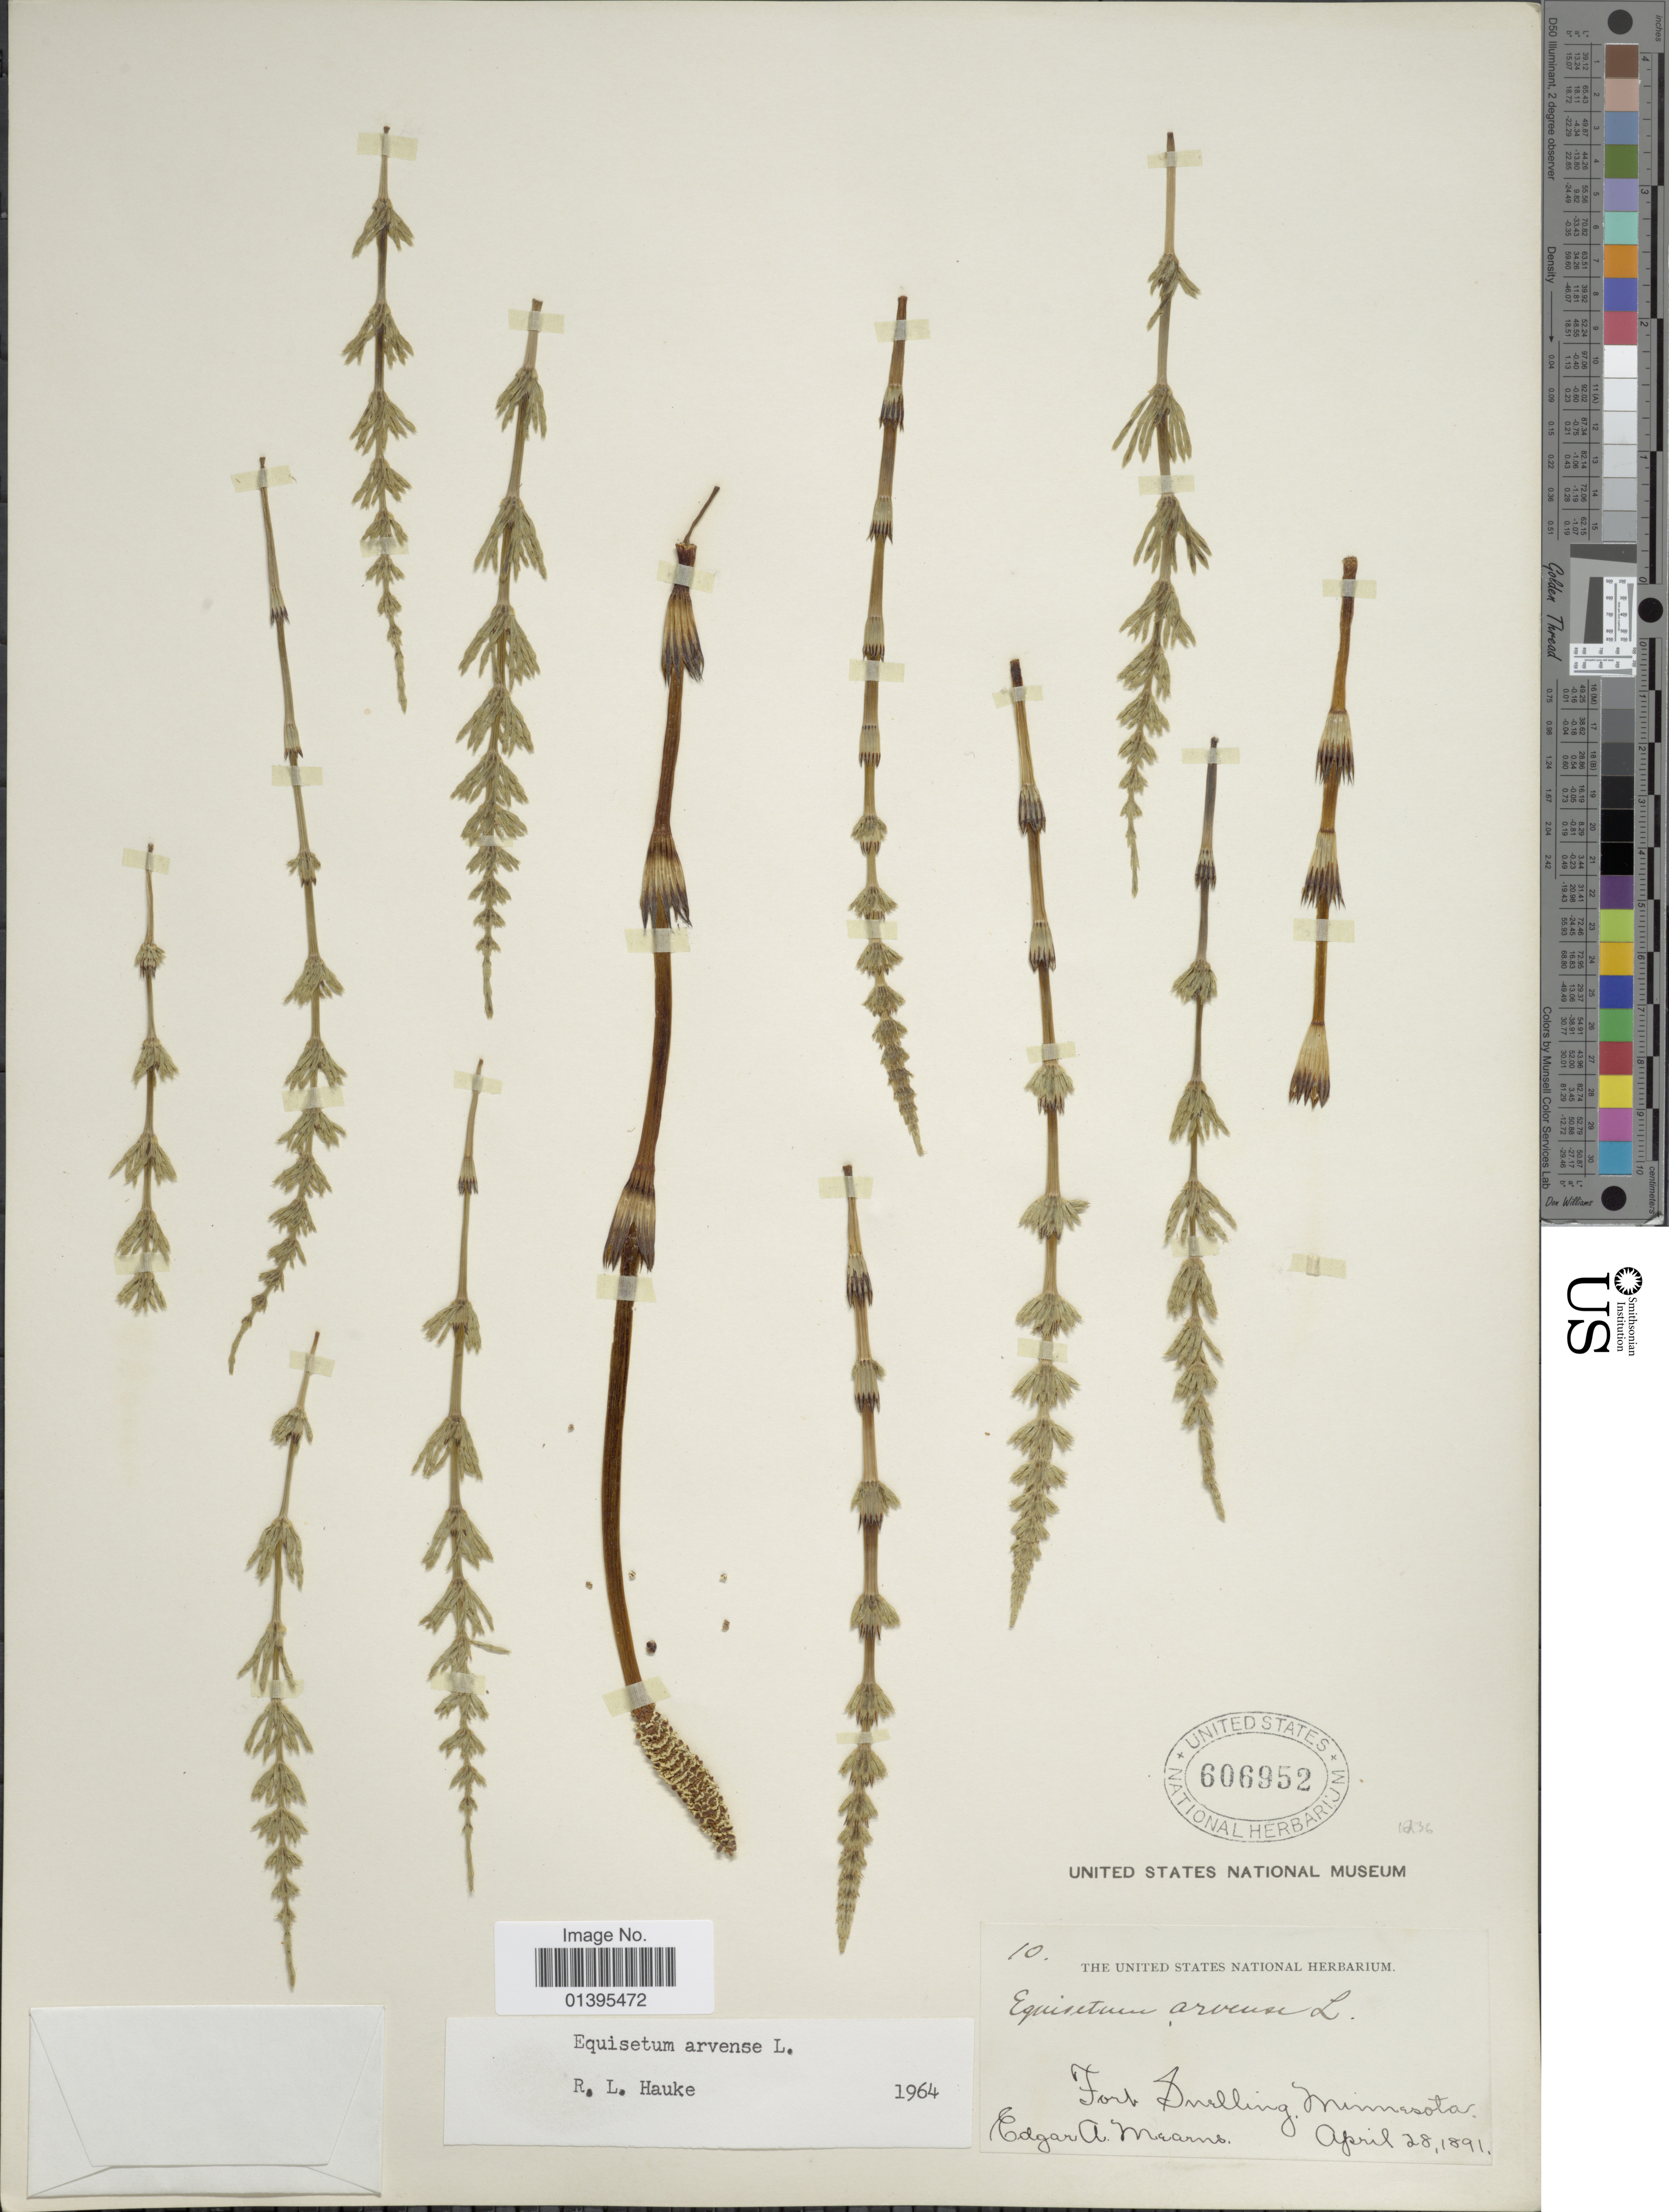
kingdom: Plantae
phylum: Tracheophyta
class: Polypodiopsida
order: Equisetales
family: Equisetaceae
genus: Equisetum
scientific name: Equisetum arvense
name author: L.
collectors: E. A. Mearns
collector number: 10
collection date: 1891-04-28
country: United States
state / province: Minnesota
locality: Fort Snelling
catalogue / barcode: US 606952